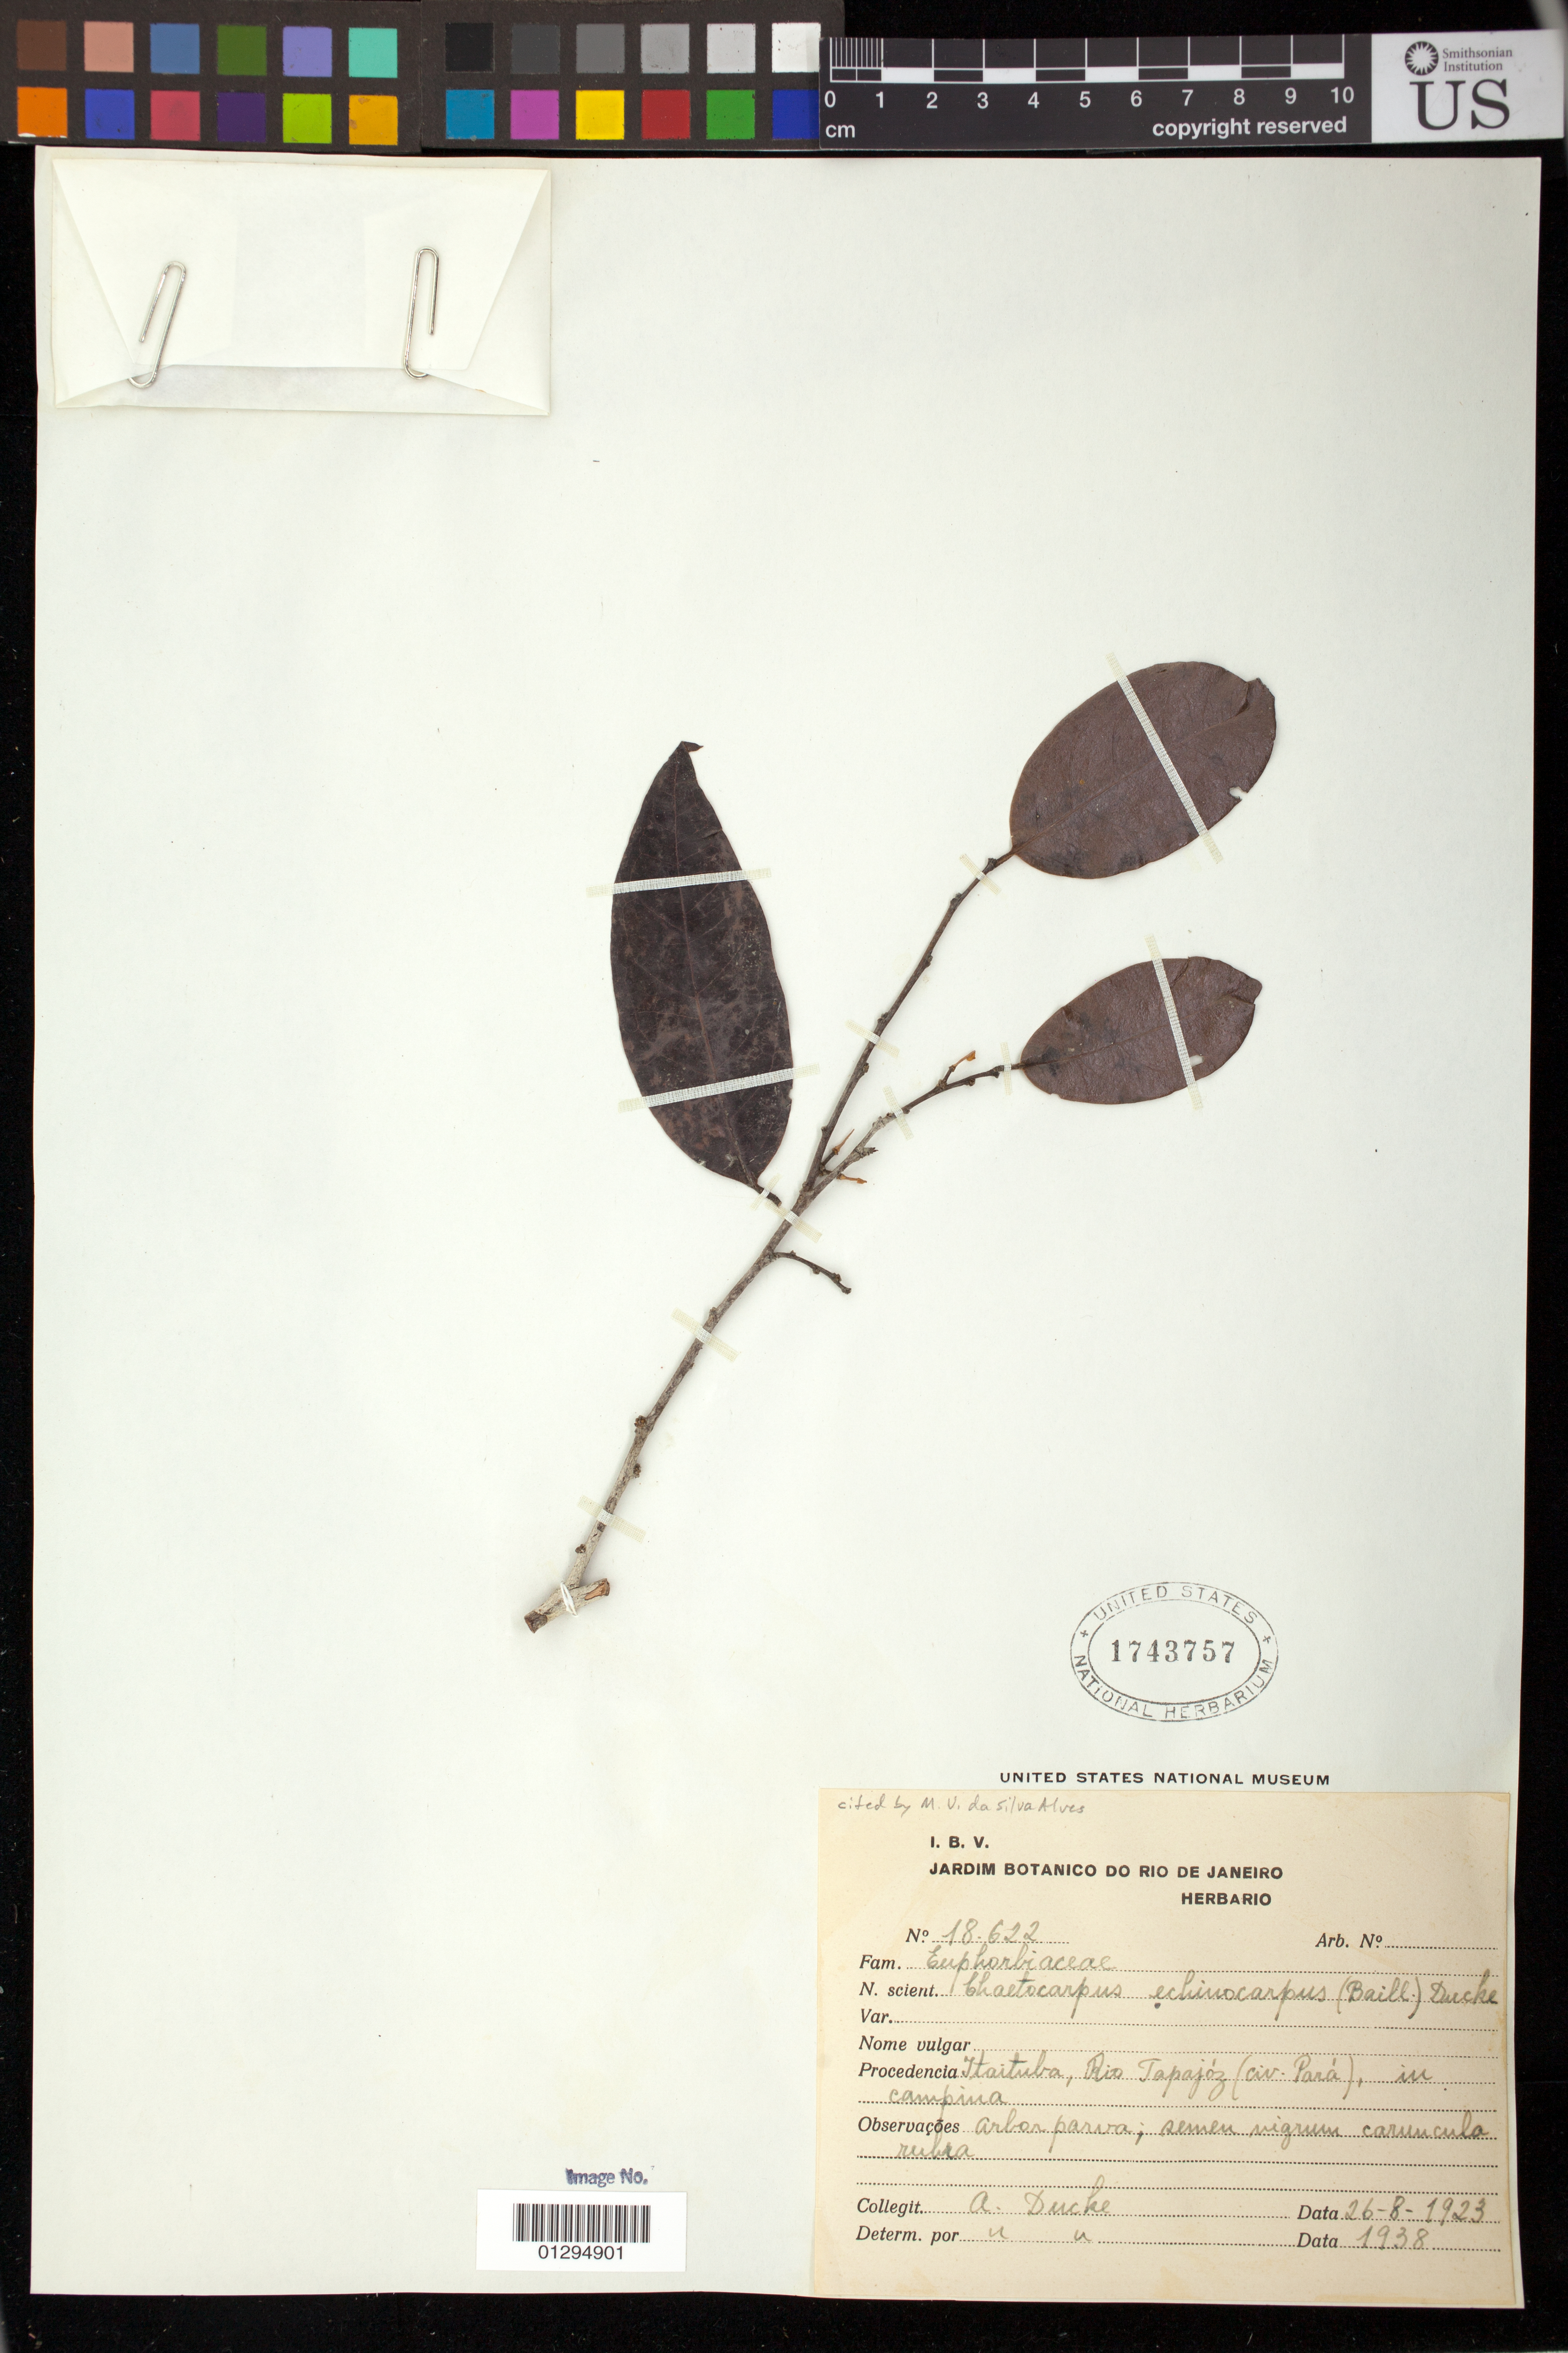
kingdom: Plantae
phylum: Tracheophyta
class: Magnoliopsida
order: Malpighiales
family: Peraceae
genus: Chaetocarpus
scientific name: Chaetocarpus echinocarpus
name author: (Baill.) Ducke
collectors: A. Ducke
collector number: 18622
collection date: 1923-08-26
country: Brazil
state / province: Para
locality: Itaituba, Rio Tapajos, in campina.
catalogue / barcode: US 1743757